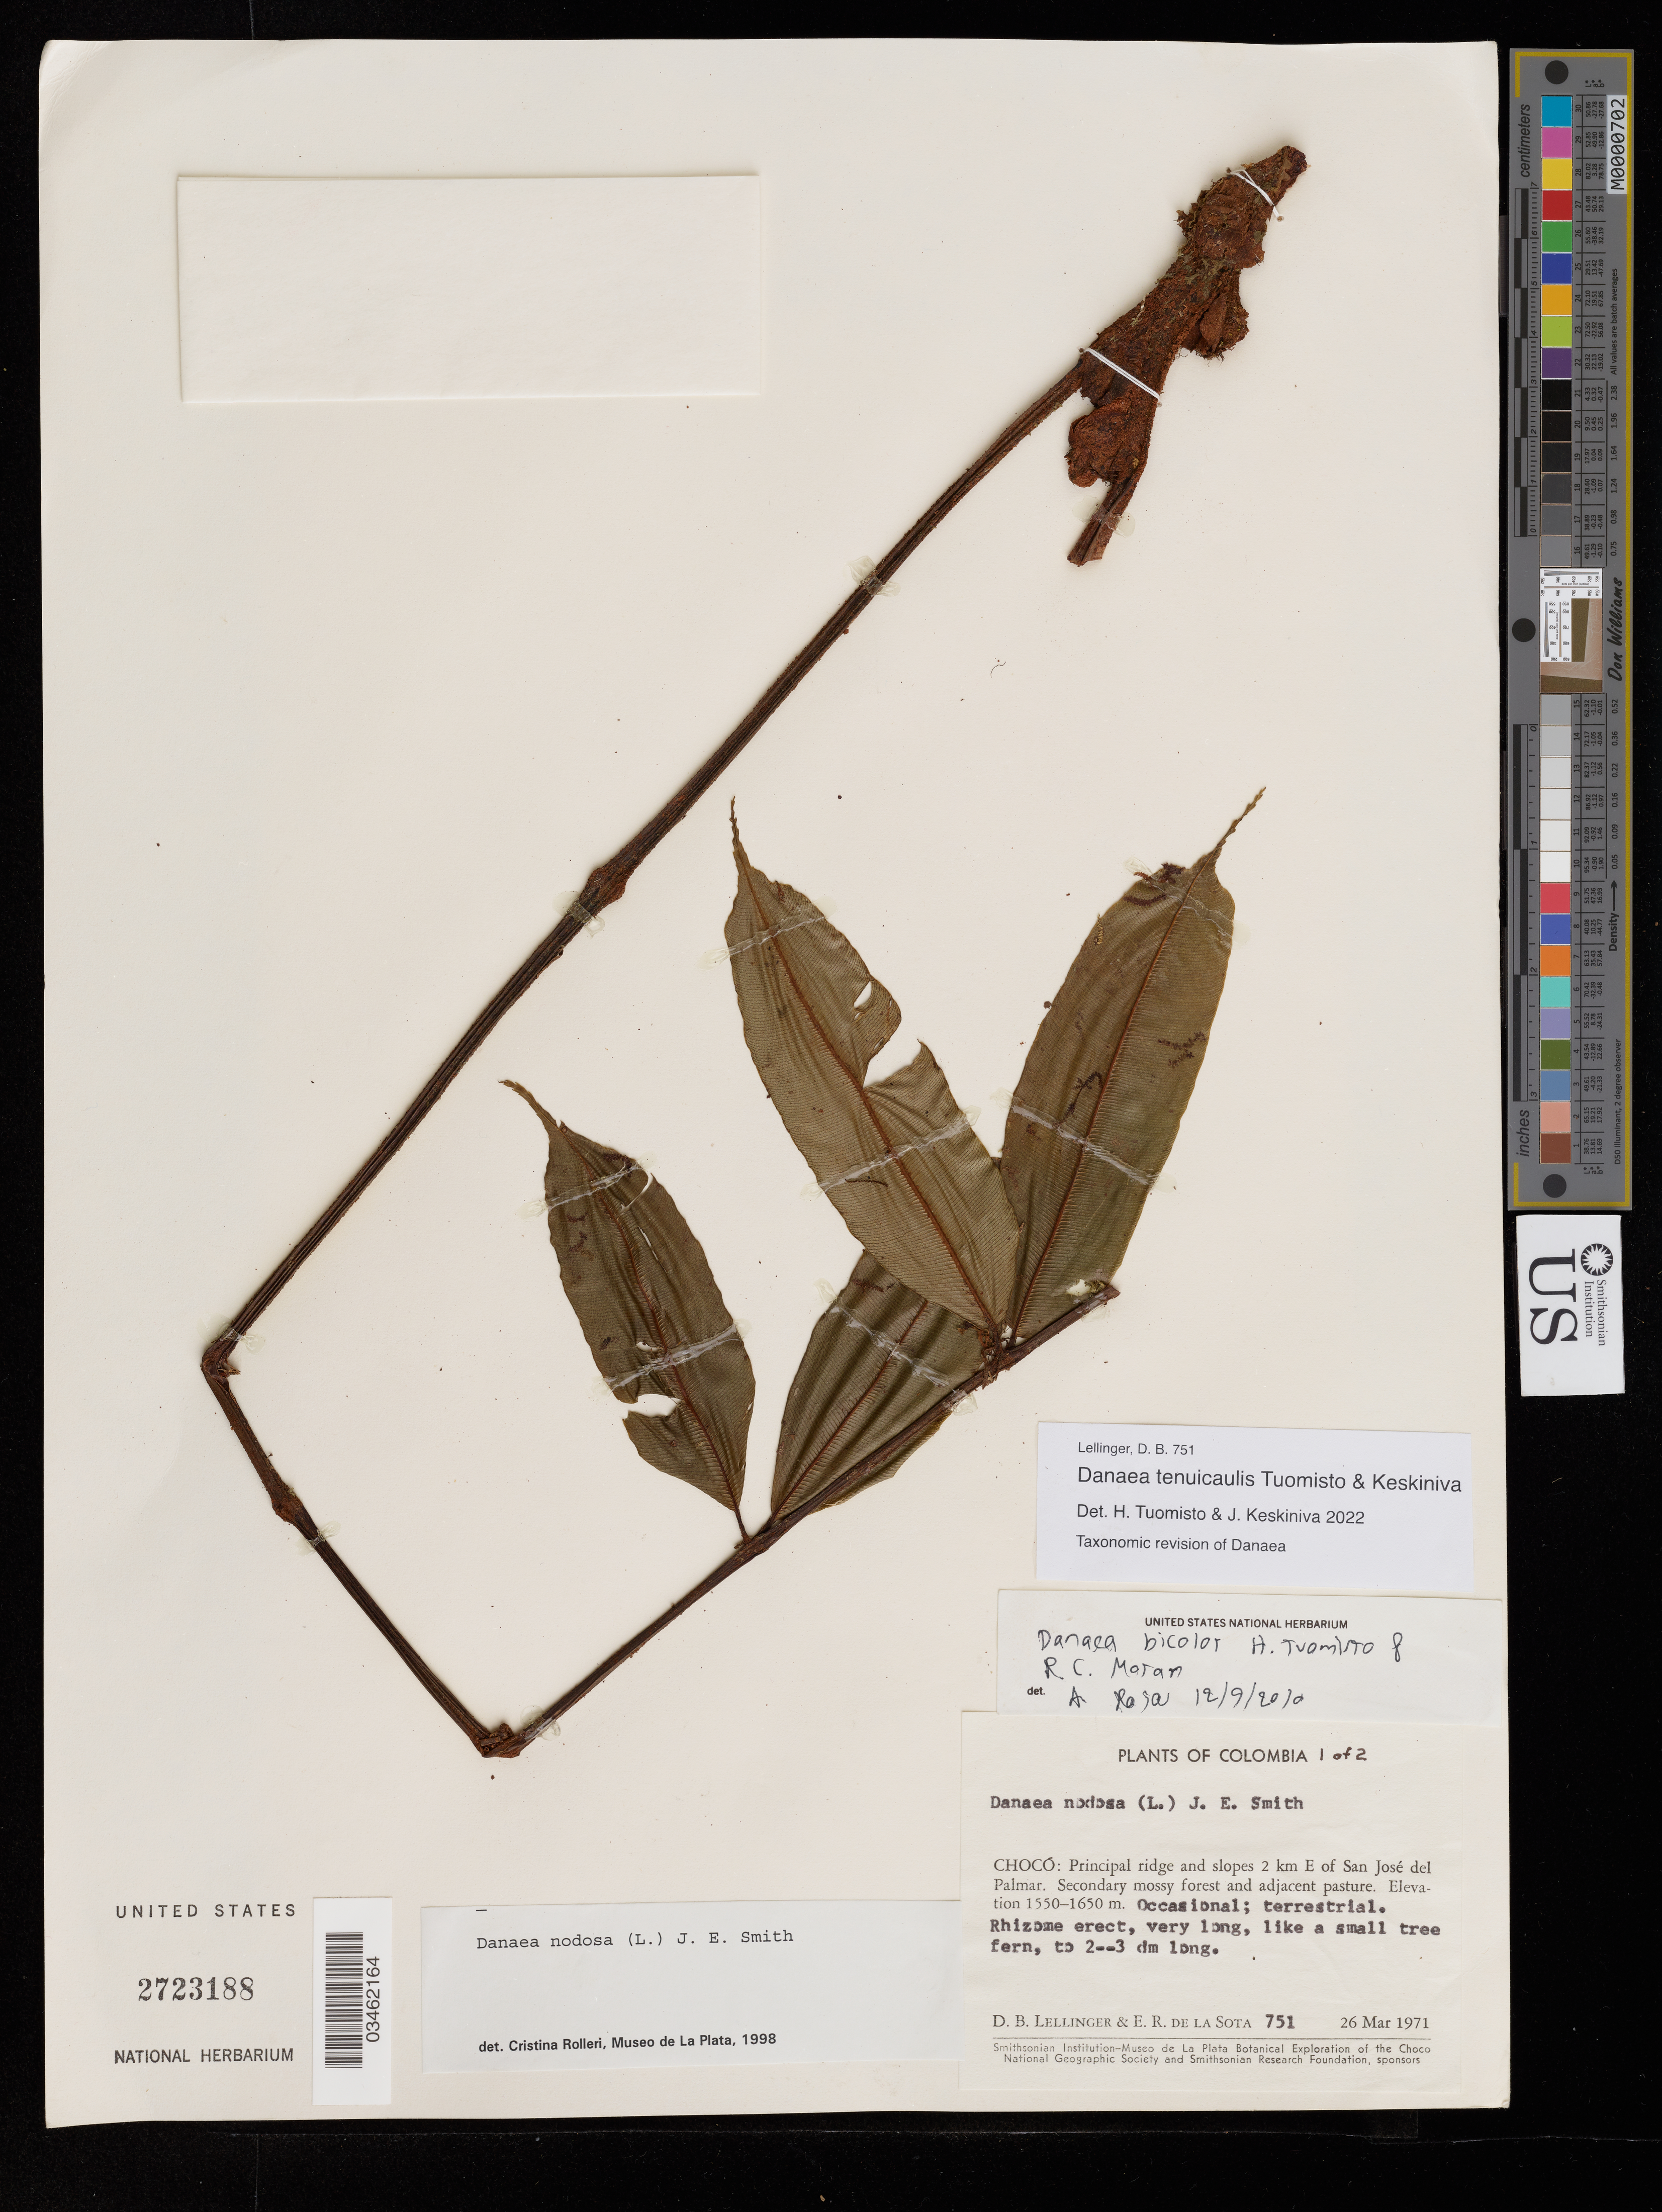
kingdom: Plantae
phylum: Tracheophyta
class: Polypodiopsida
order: Marattiales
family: Marattiaceae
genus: Danaea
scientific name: Danaea tenuicaulis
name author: Tuomisto & Keskiniva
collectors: D. B. Lellinger & E. R. de la Sota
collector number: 751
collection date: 1971-03-26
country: Colombia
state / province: Chocó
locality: Principal ridge and slopes 2 km E of San José del Palmar.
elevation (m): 1550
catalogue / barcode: US 2723188